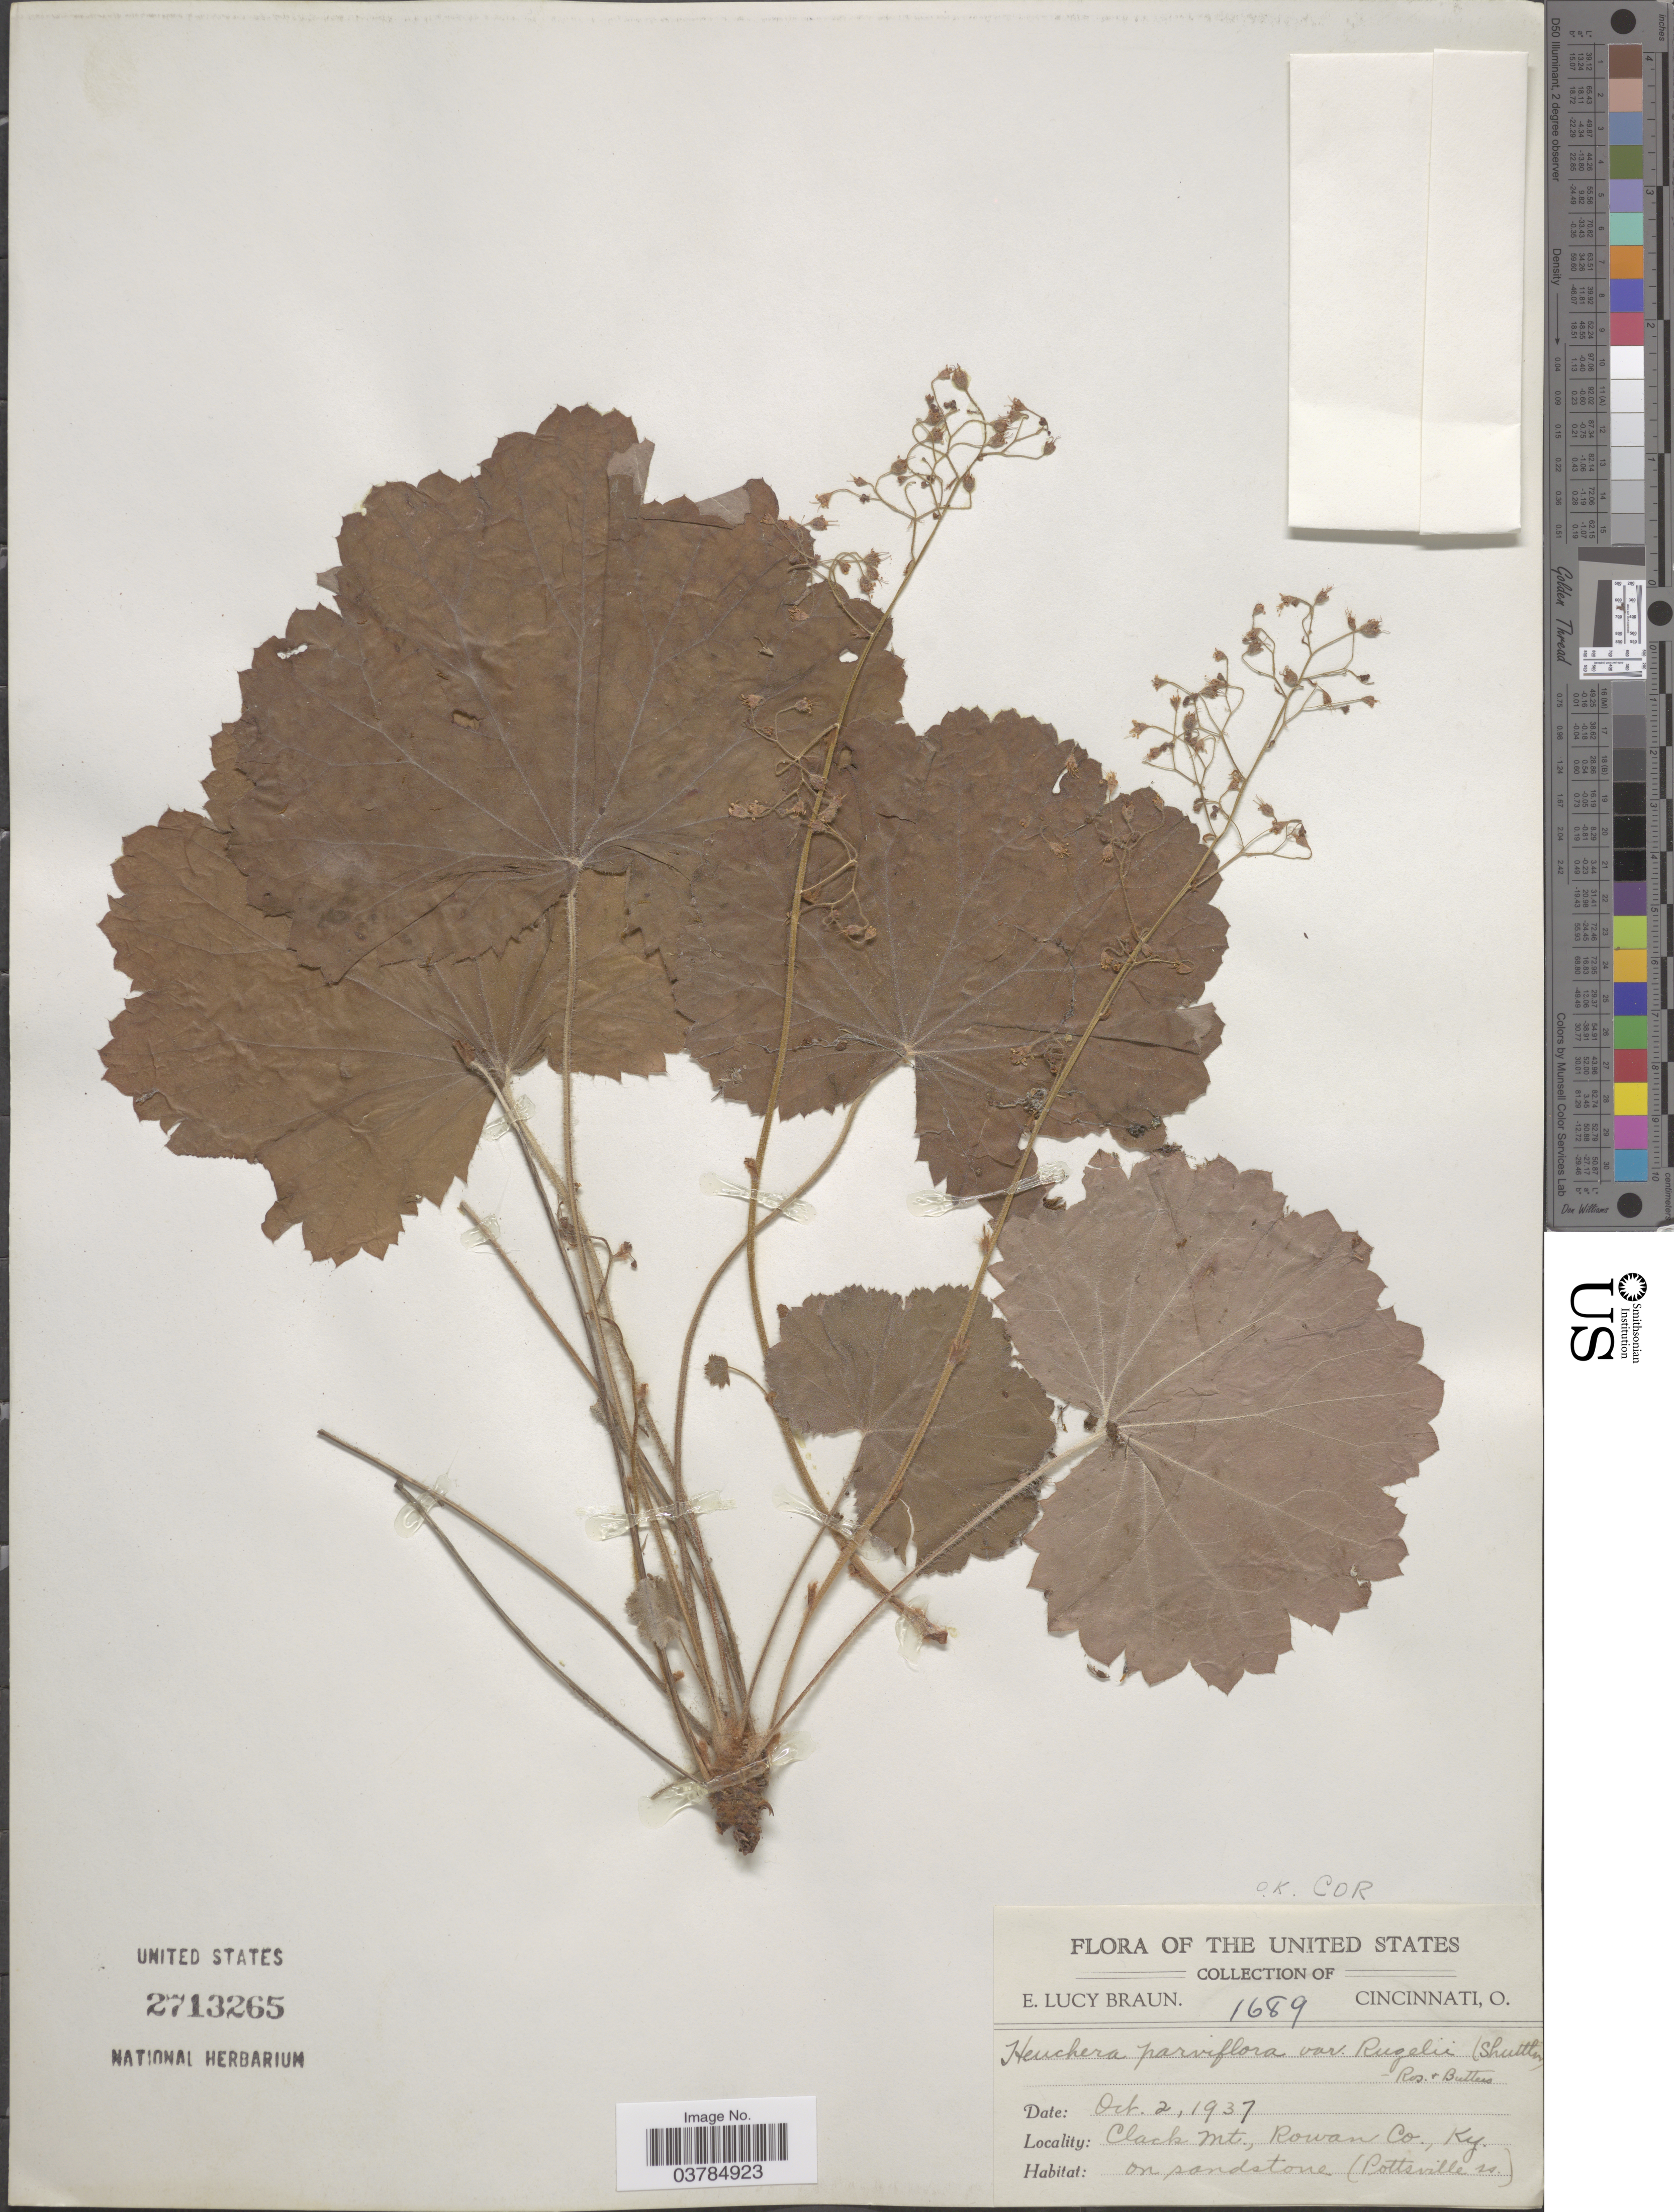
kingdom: Plantae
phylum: Tracheophyta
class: Magnoliopsida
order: Saxifragales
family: Saxifragaceae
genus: Heuchera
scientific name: Heuchera parviflora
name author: Bartl.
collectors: E. L. Braun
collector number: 1689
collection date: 1937-10-02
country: United States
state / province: Kentucky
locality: Clack Mt., Rowan Co. (Pottsville ss)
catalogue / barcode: US 2713265